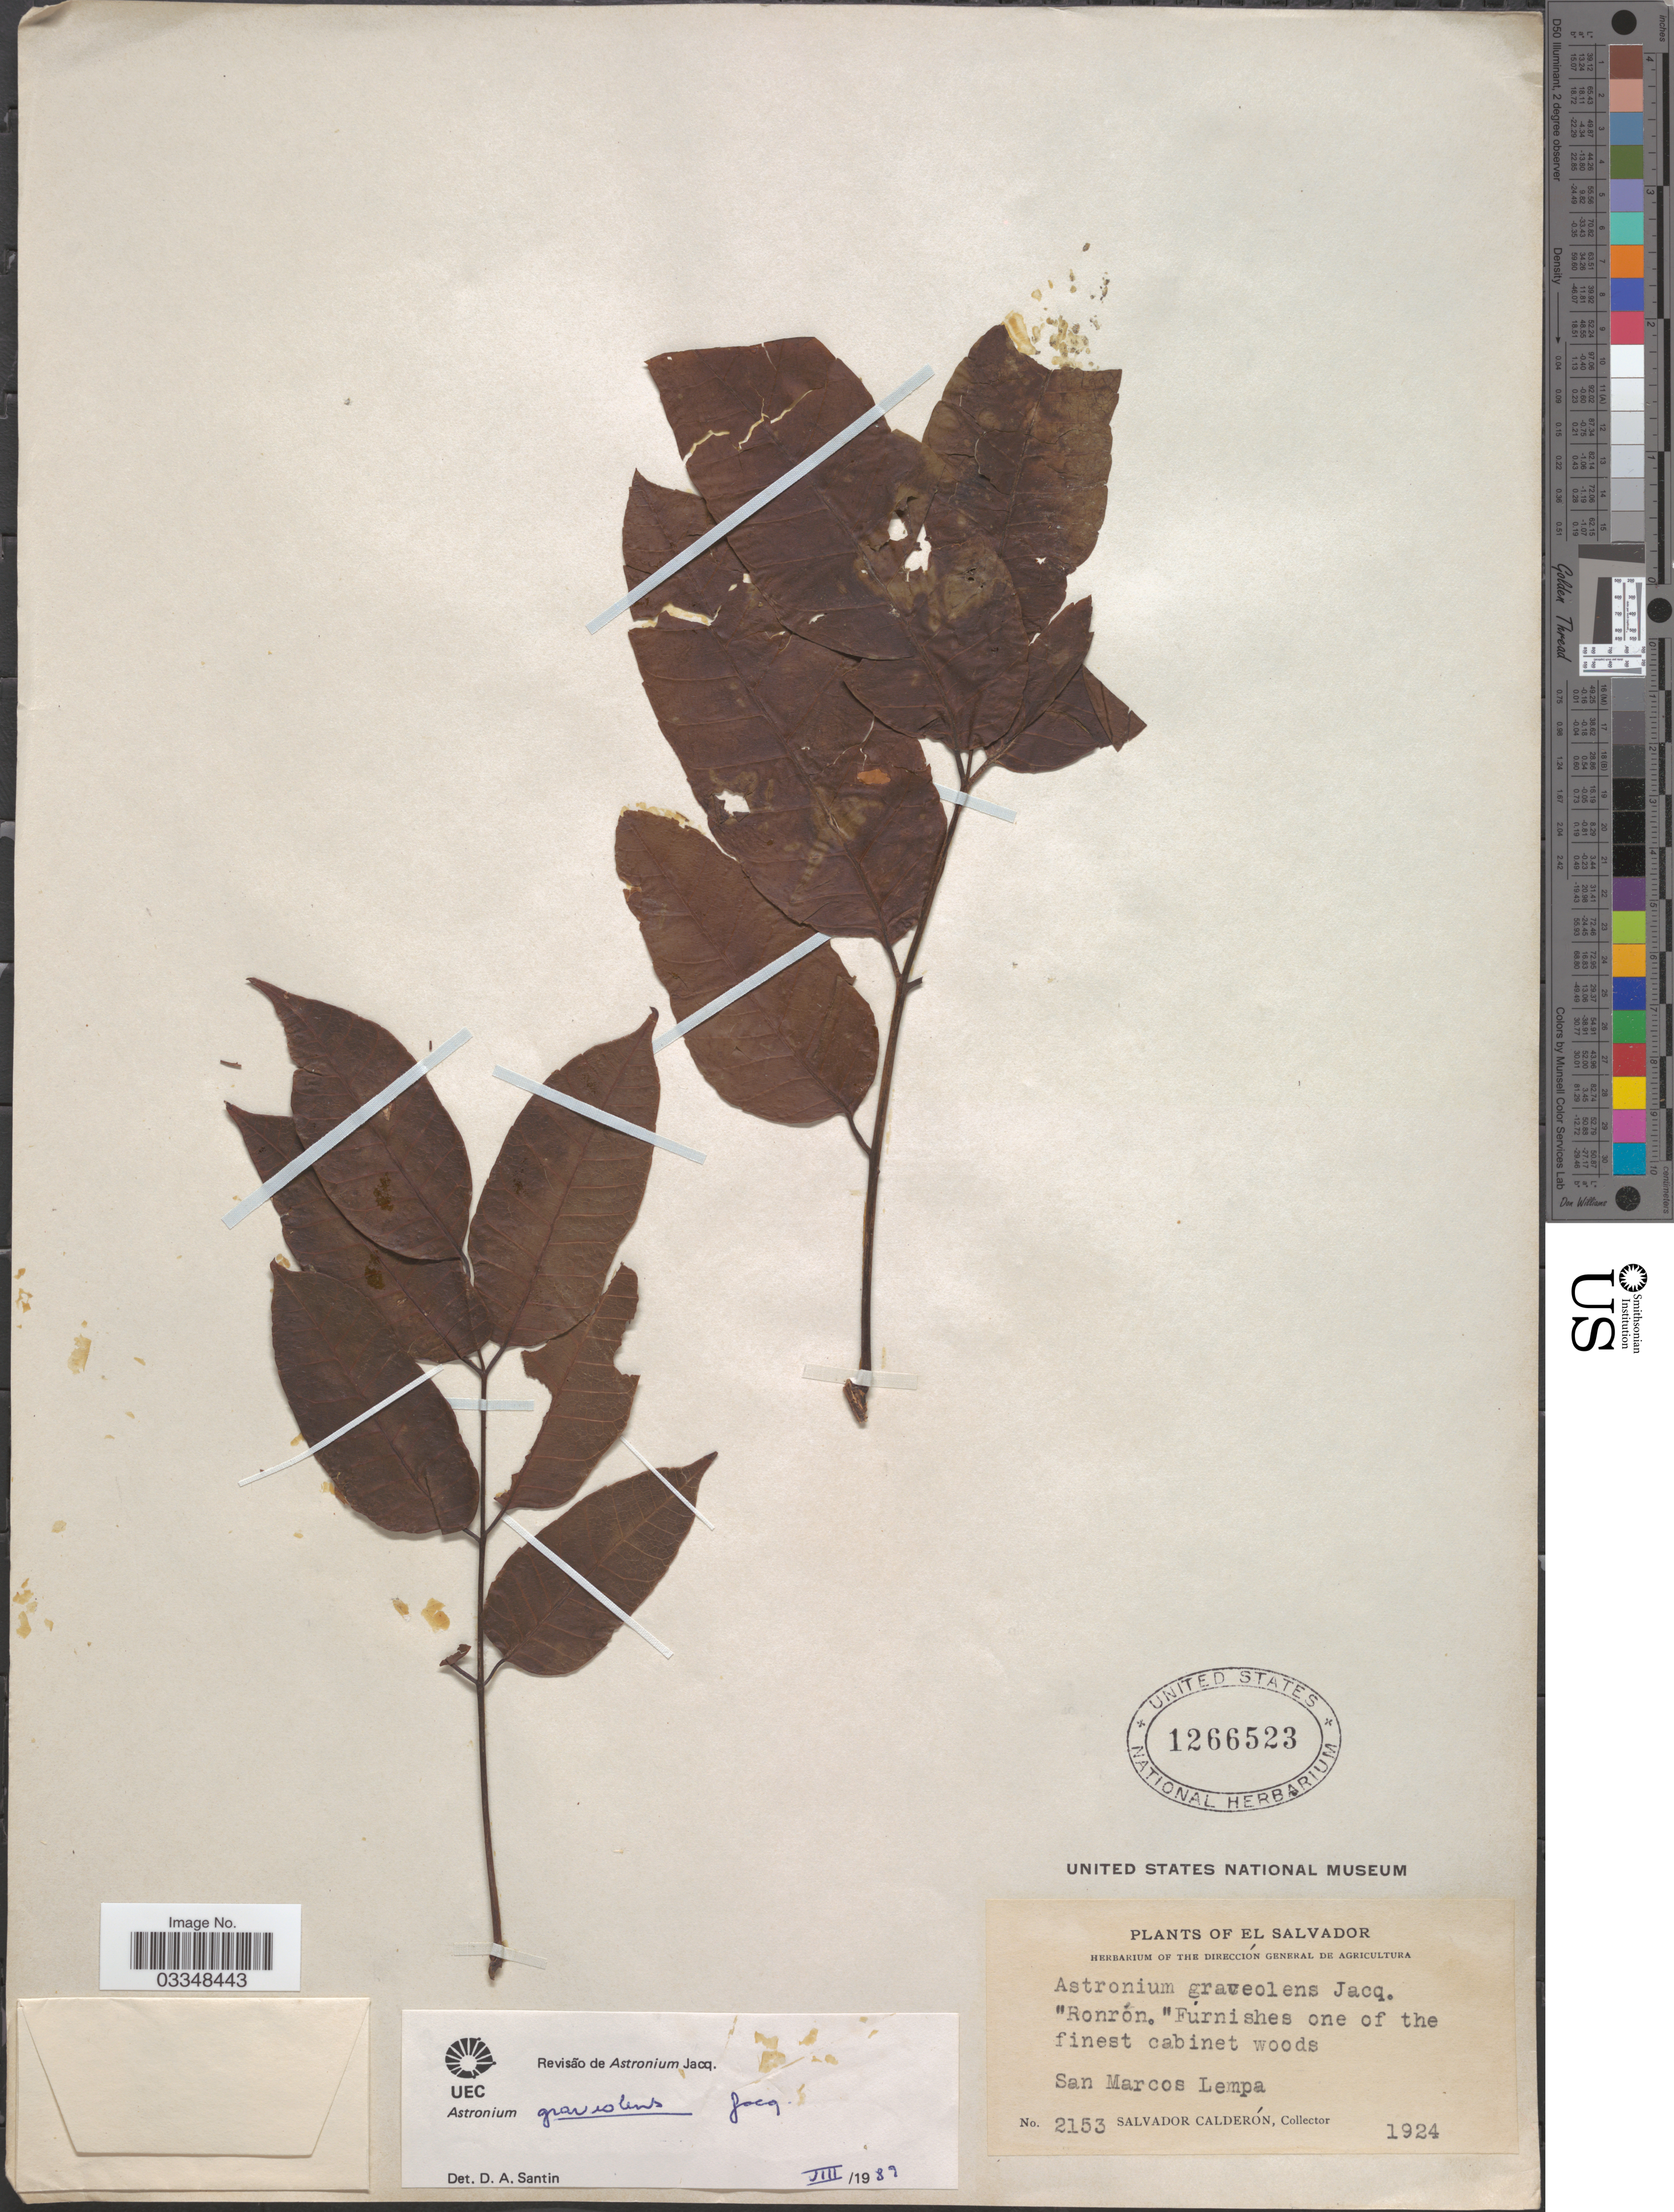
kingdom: Plantae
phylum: Tracheophyta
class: Magnoliopsida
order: Sapindales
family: Anacardiaceae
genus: Astronium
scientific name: Astronium graveolens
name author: Jacq.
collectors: S. Calderón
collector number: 2153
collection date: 1924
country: El Salvador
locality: San Marcos Lempa.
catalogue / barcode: US 1266523